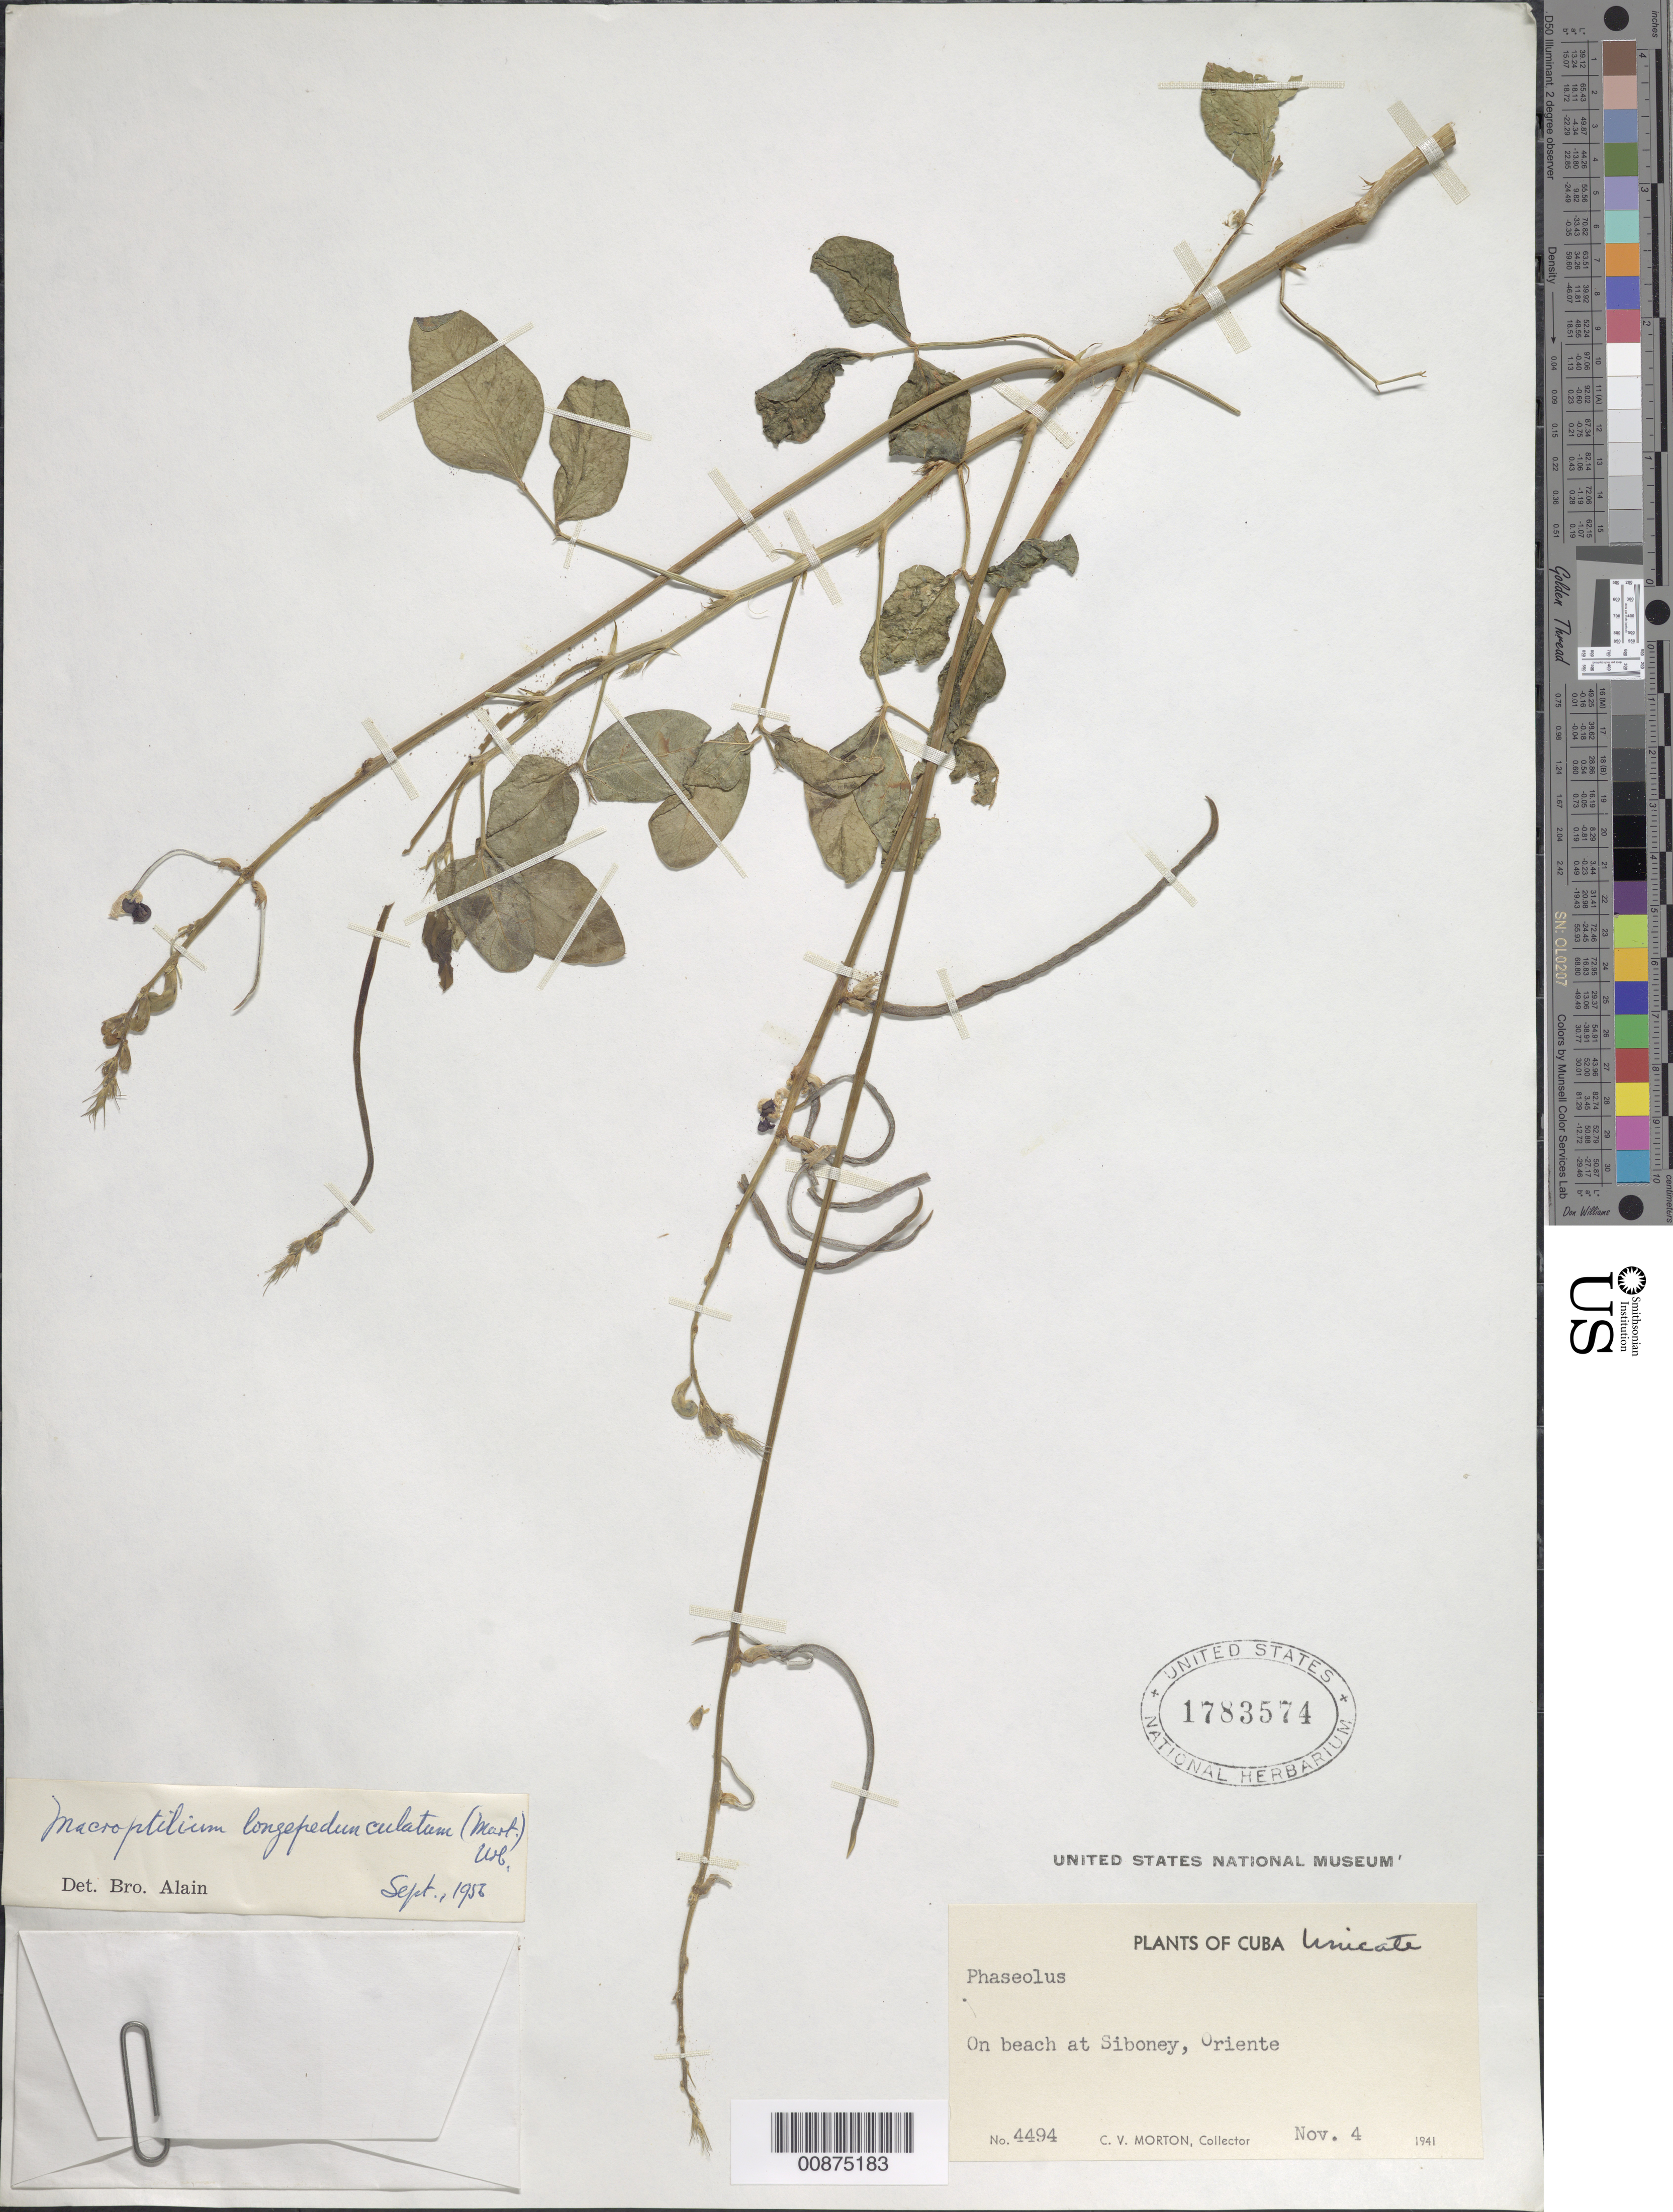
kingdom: Plantae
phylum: Tracheophyta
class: Magnoliopsida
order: Fabales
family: Fabaceae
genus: Macroptilium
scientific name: Macroptilium lathyroides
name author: (L.) Urb.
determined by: Liogier, Alain H.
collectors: C. V. Morton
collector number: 4494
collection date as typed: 04 Nov 1941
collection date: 1941-11-04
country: Cuba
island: Cuba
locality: On beach at Siboney, Oriente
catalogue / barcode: US 1783574